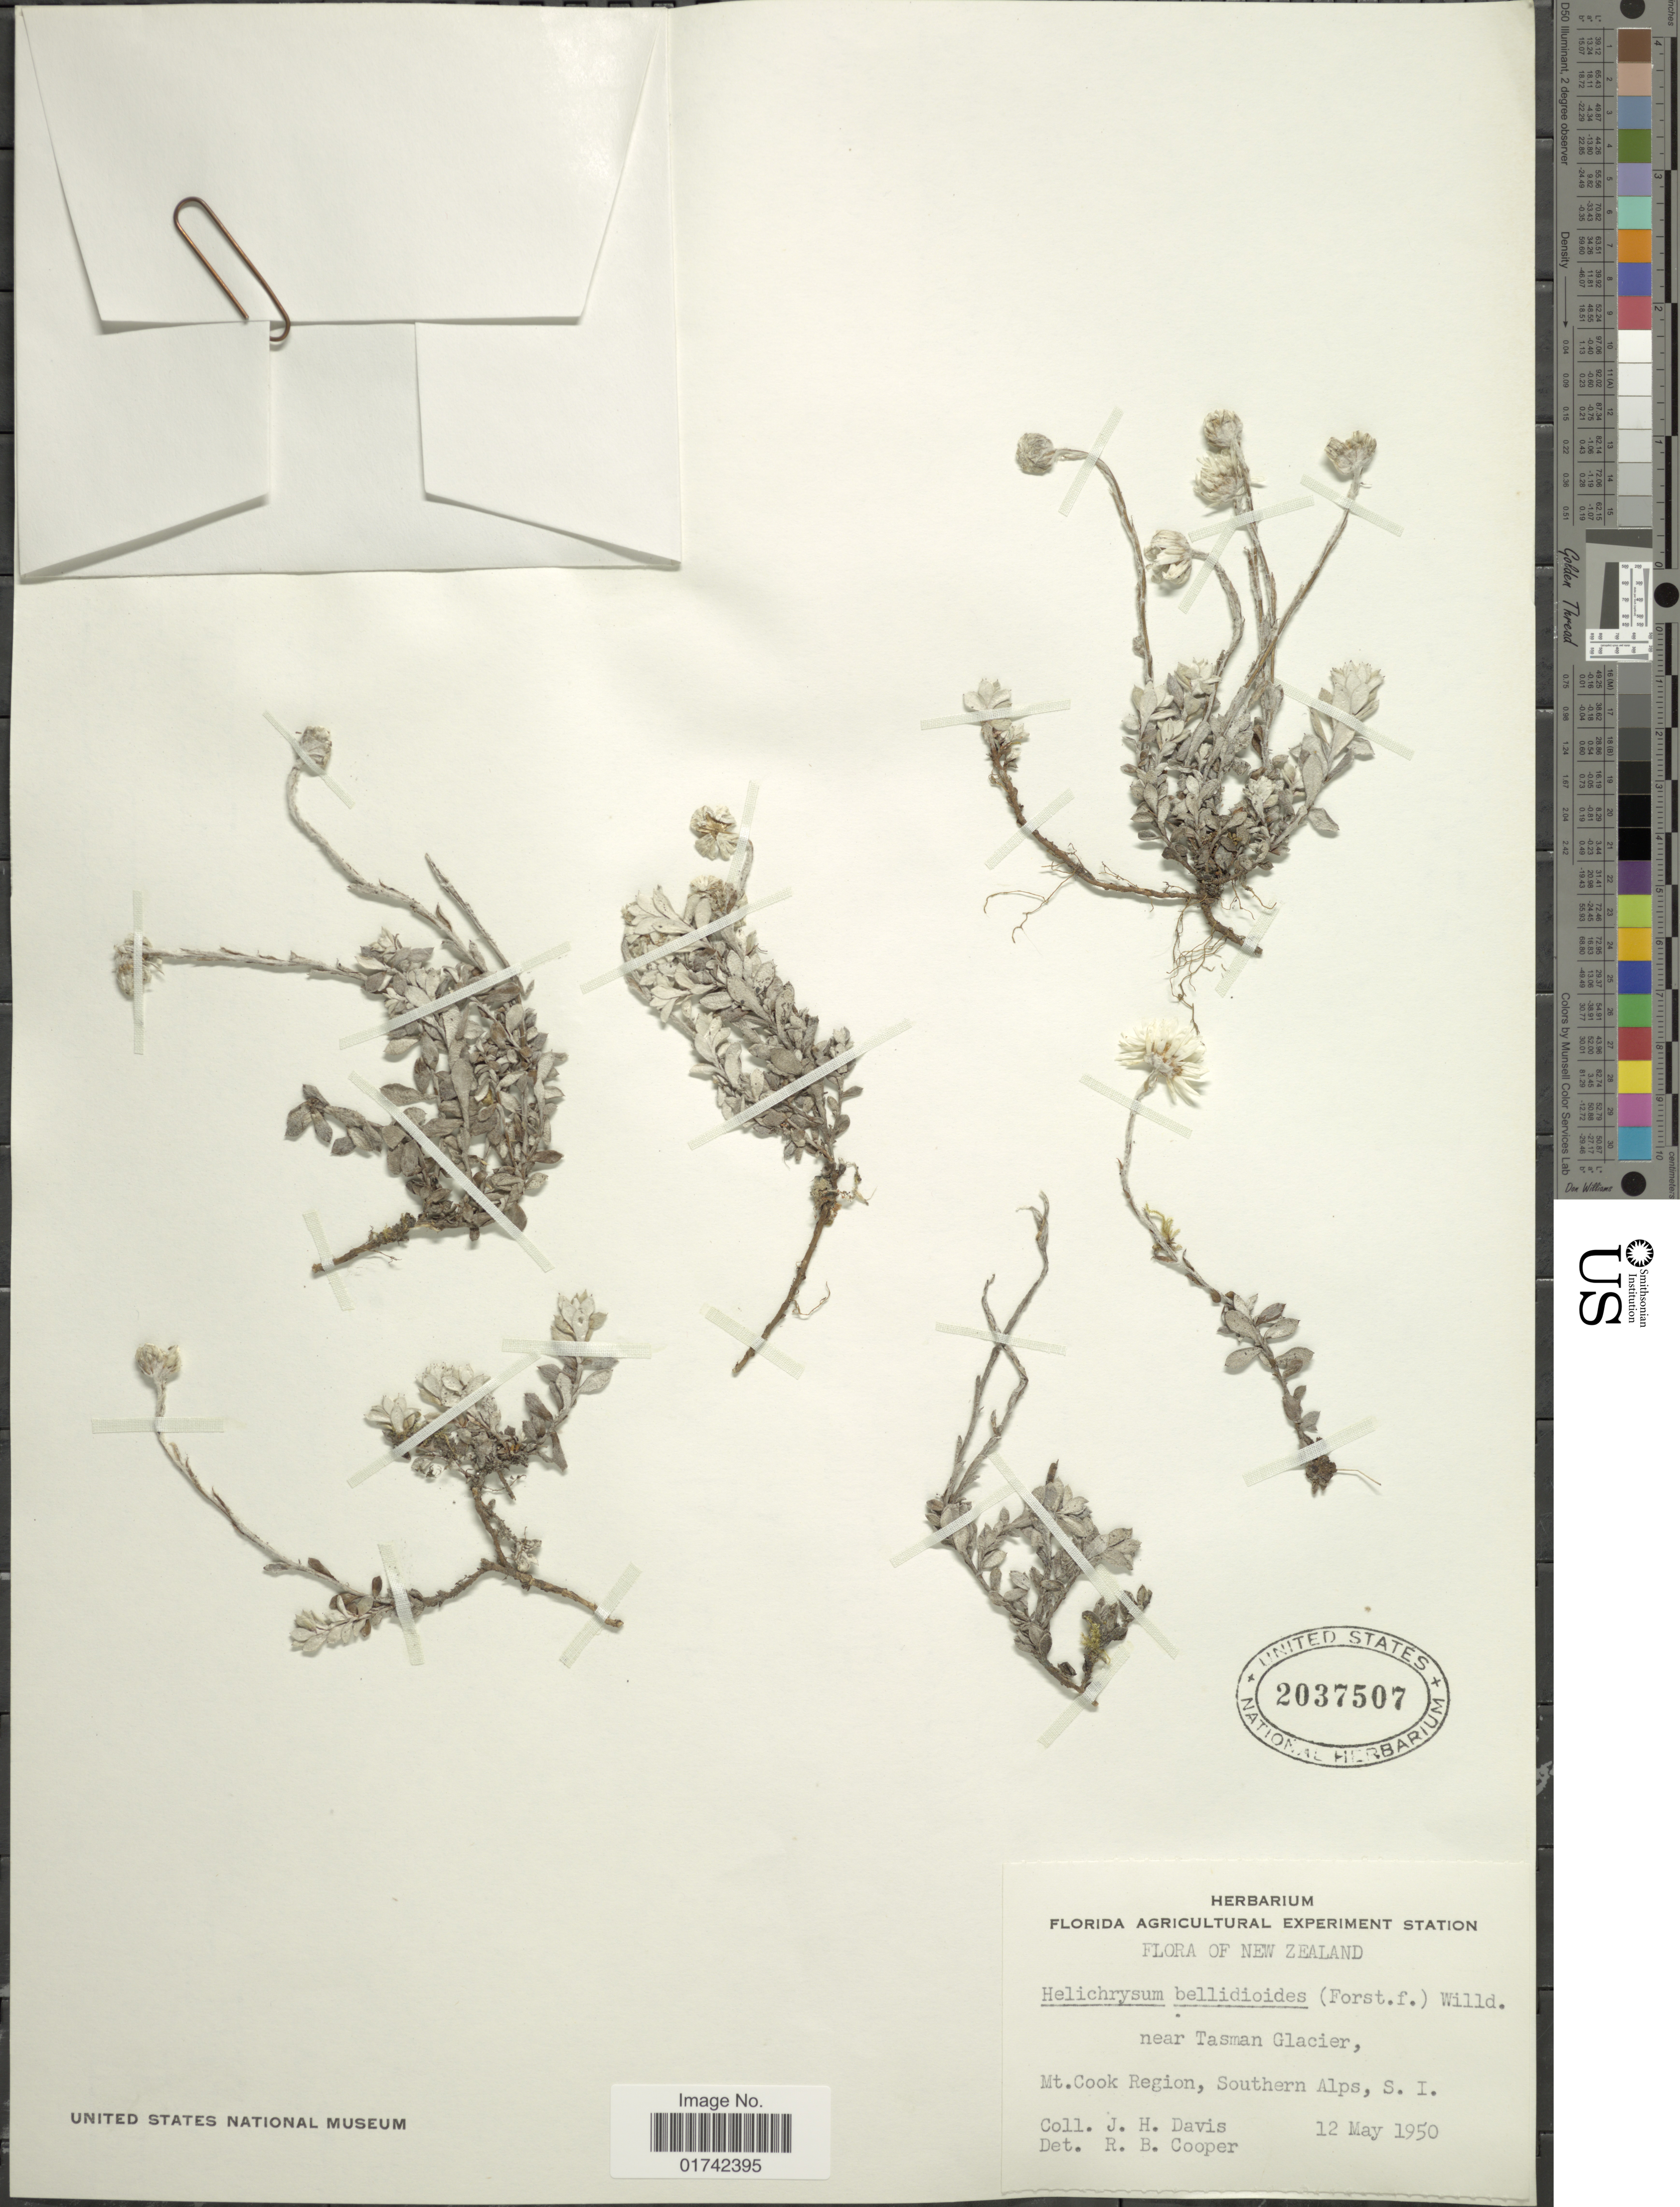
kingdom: Plantae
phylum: Tracheophyta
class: Magnoliopsida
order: Asterales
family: Asteraceae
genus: Helichrysum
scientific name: Helichrysum bellidioides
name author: A. Cunn.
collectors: J. Davis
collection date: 1950-05-12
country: New Zealand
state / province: Tasman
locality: Near Tasman Glacier, Mt. Cook Region, Southern Alps, S. I.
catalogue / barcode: US 2037507